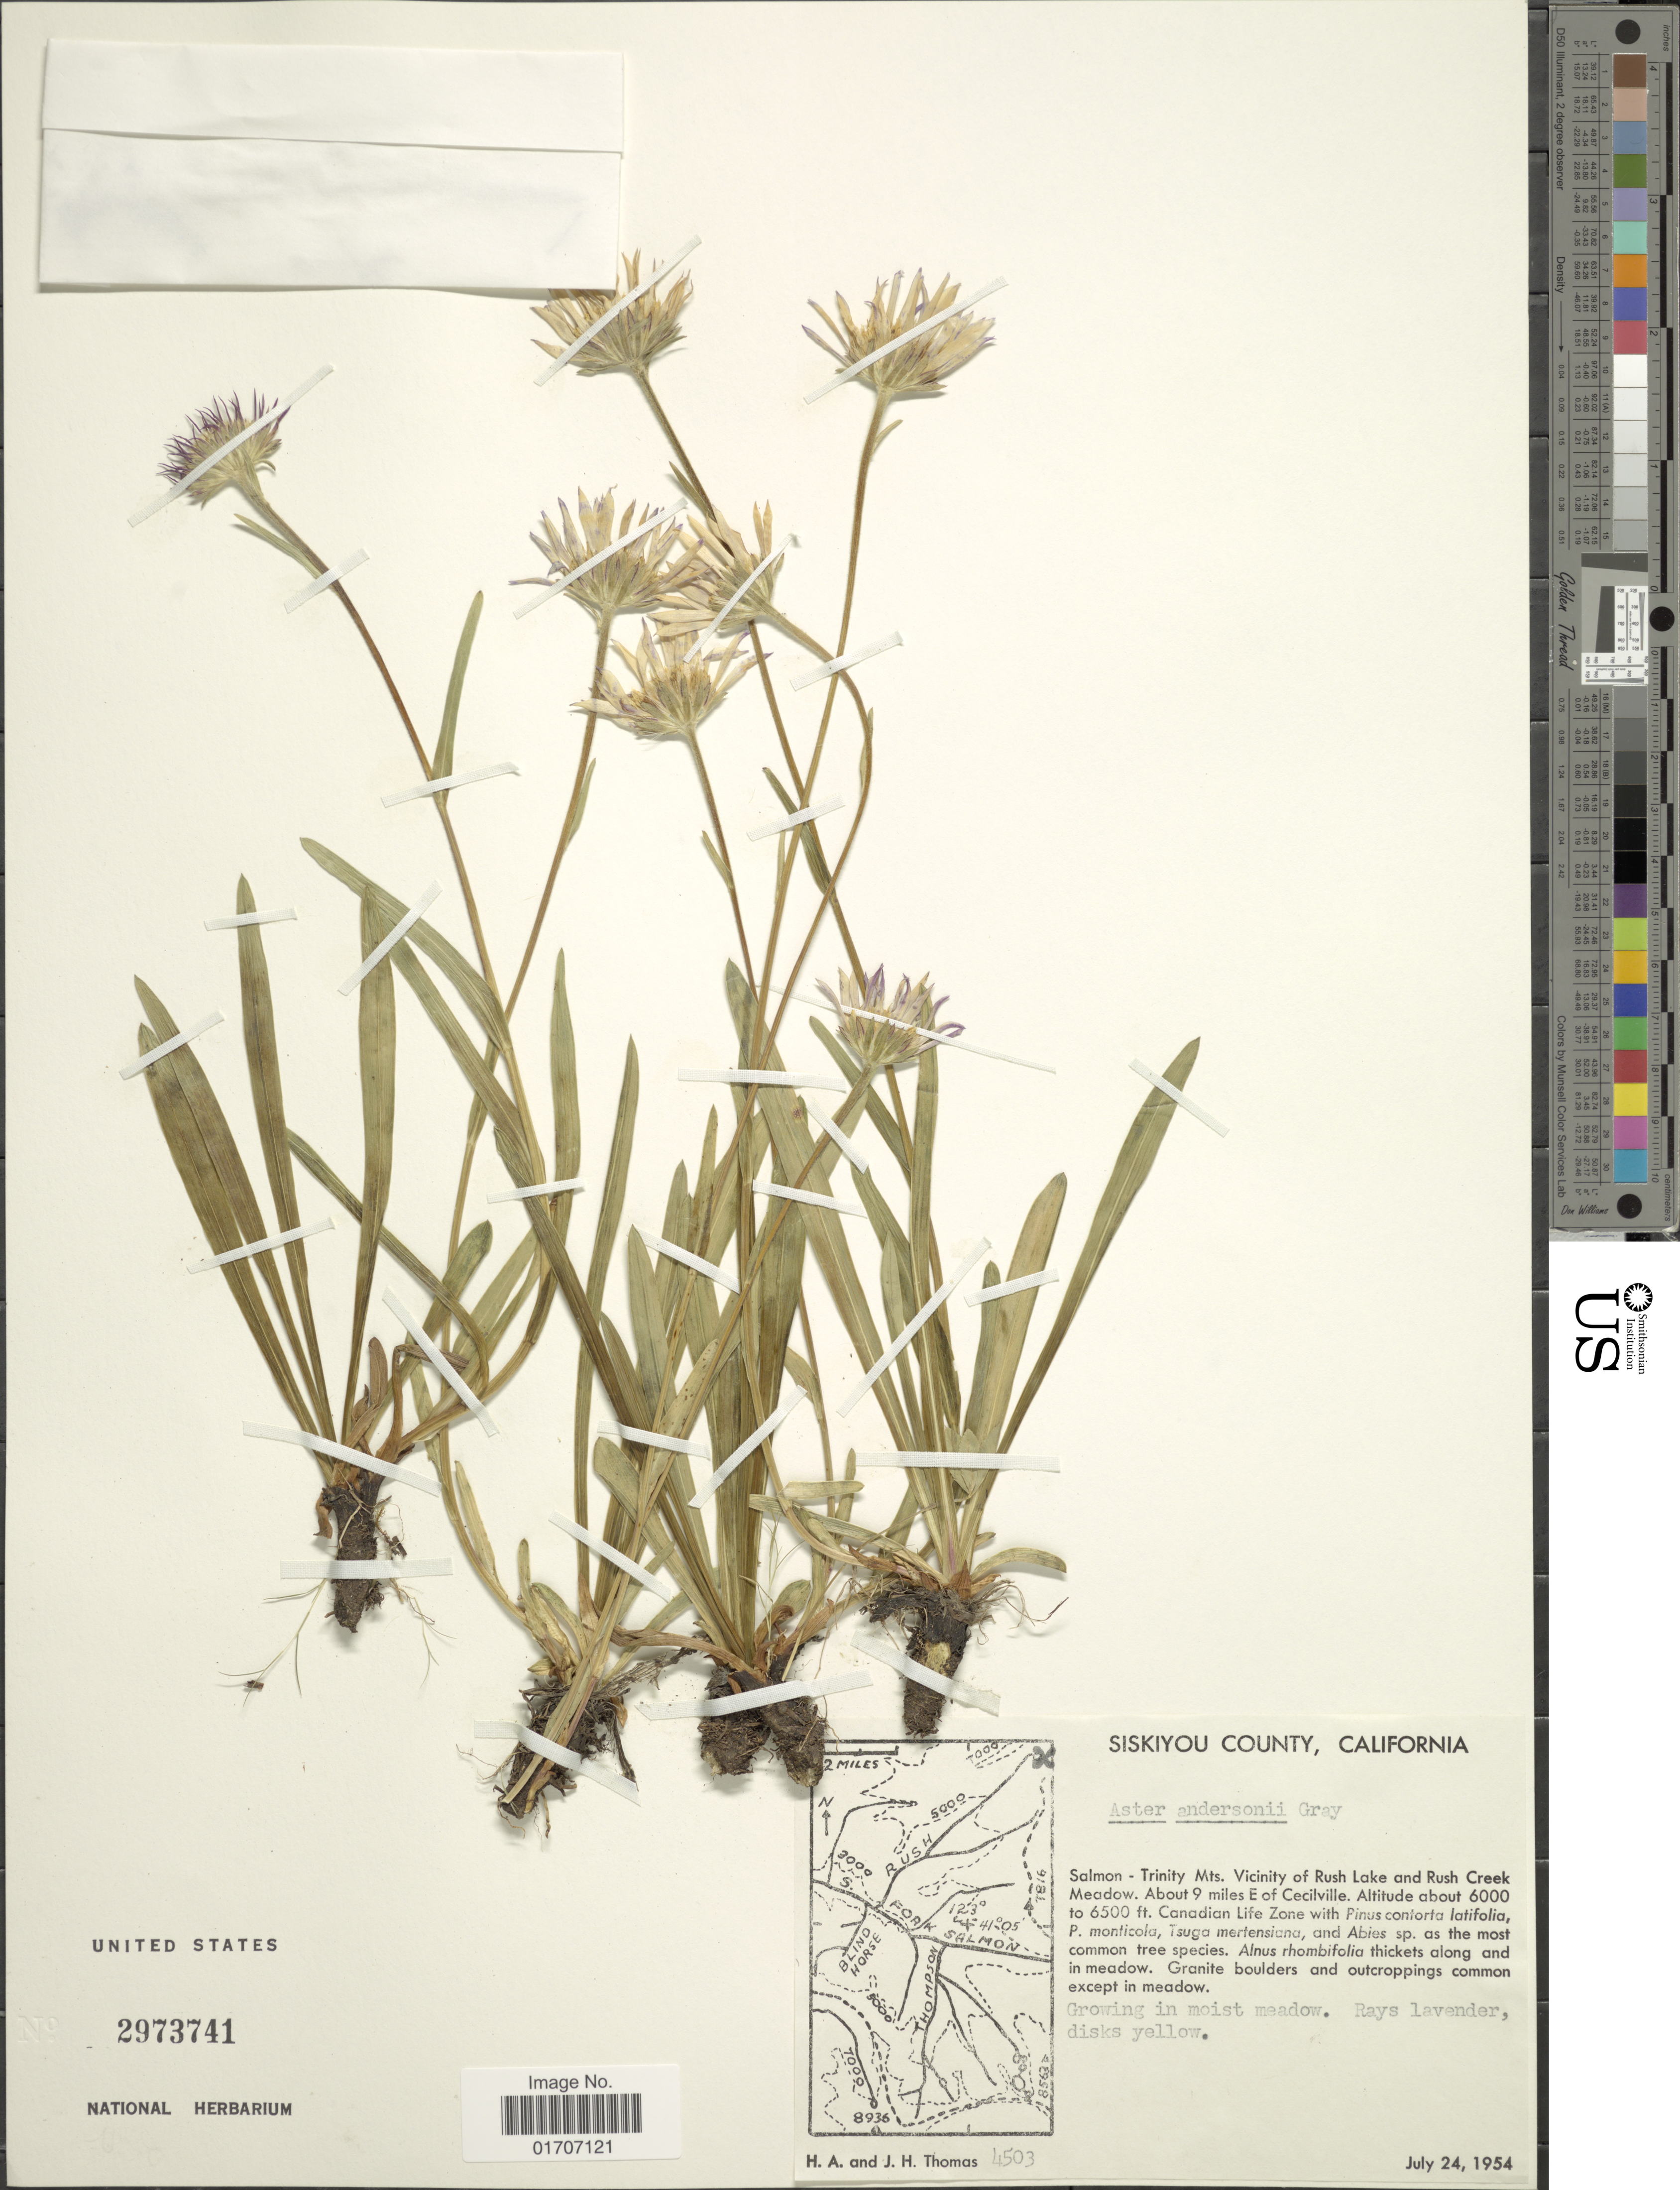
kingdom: Plantae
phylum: Tracheophyta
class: Magnoliopsida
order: Asterales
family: Asteraceae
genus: Oreostemma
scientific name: Oreostemma alpigenum var. andersonii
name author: (A. Gray) G.L. Nesom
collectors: H. Thomas & J. H. Thomas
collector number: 4503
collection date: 1954-07-24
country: United States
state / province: California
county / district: Siskiyou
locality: Siskiyou County, California. Salmon - Trinity Mts. Vicinity of Rush Lake and Rush Creek Meadow. About 9 miles E of Cecilville.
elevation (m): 1829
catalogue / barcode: US 2973741